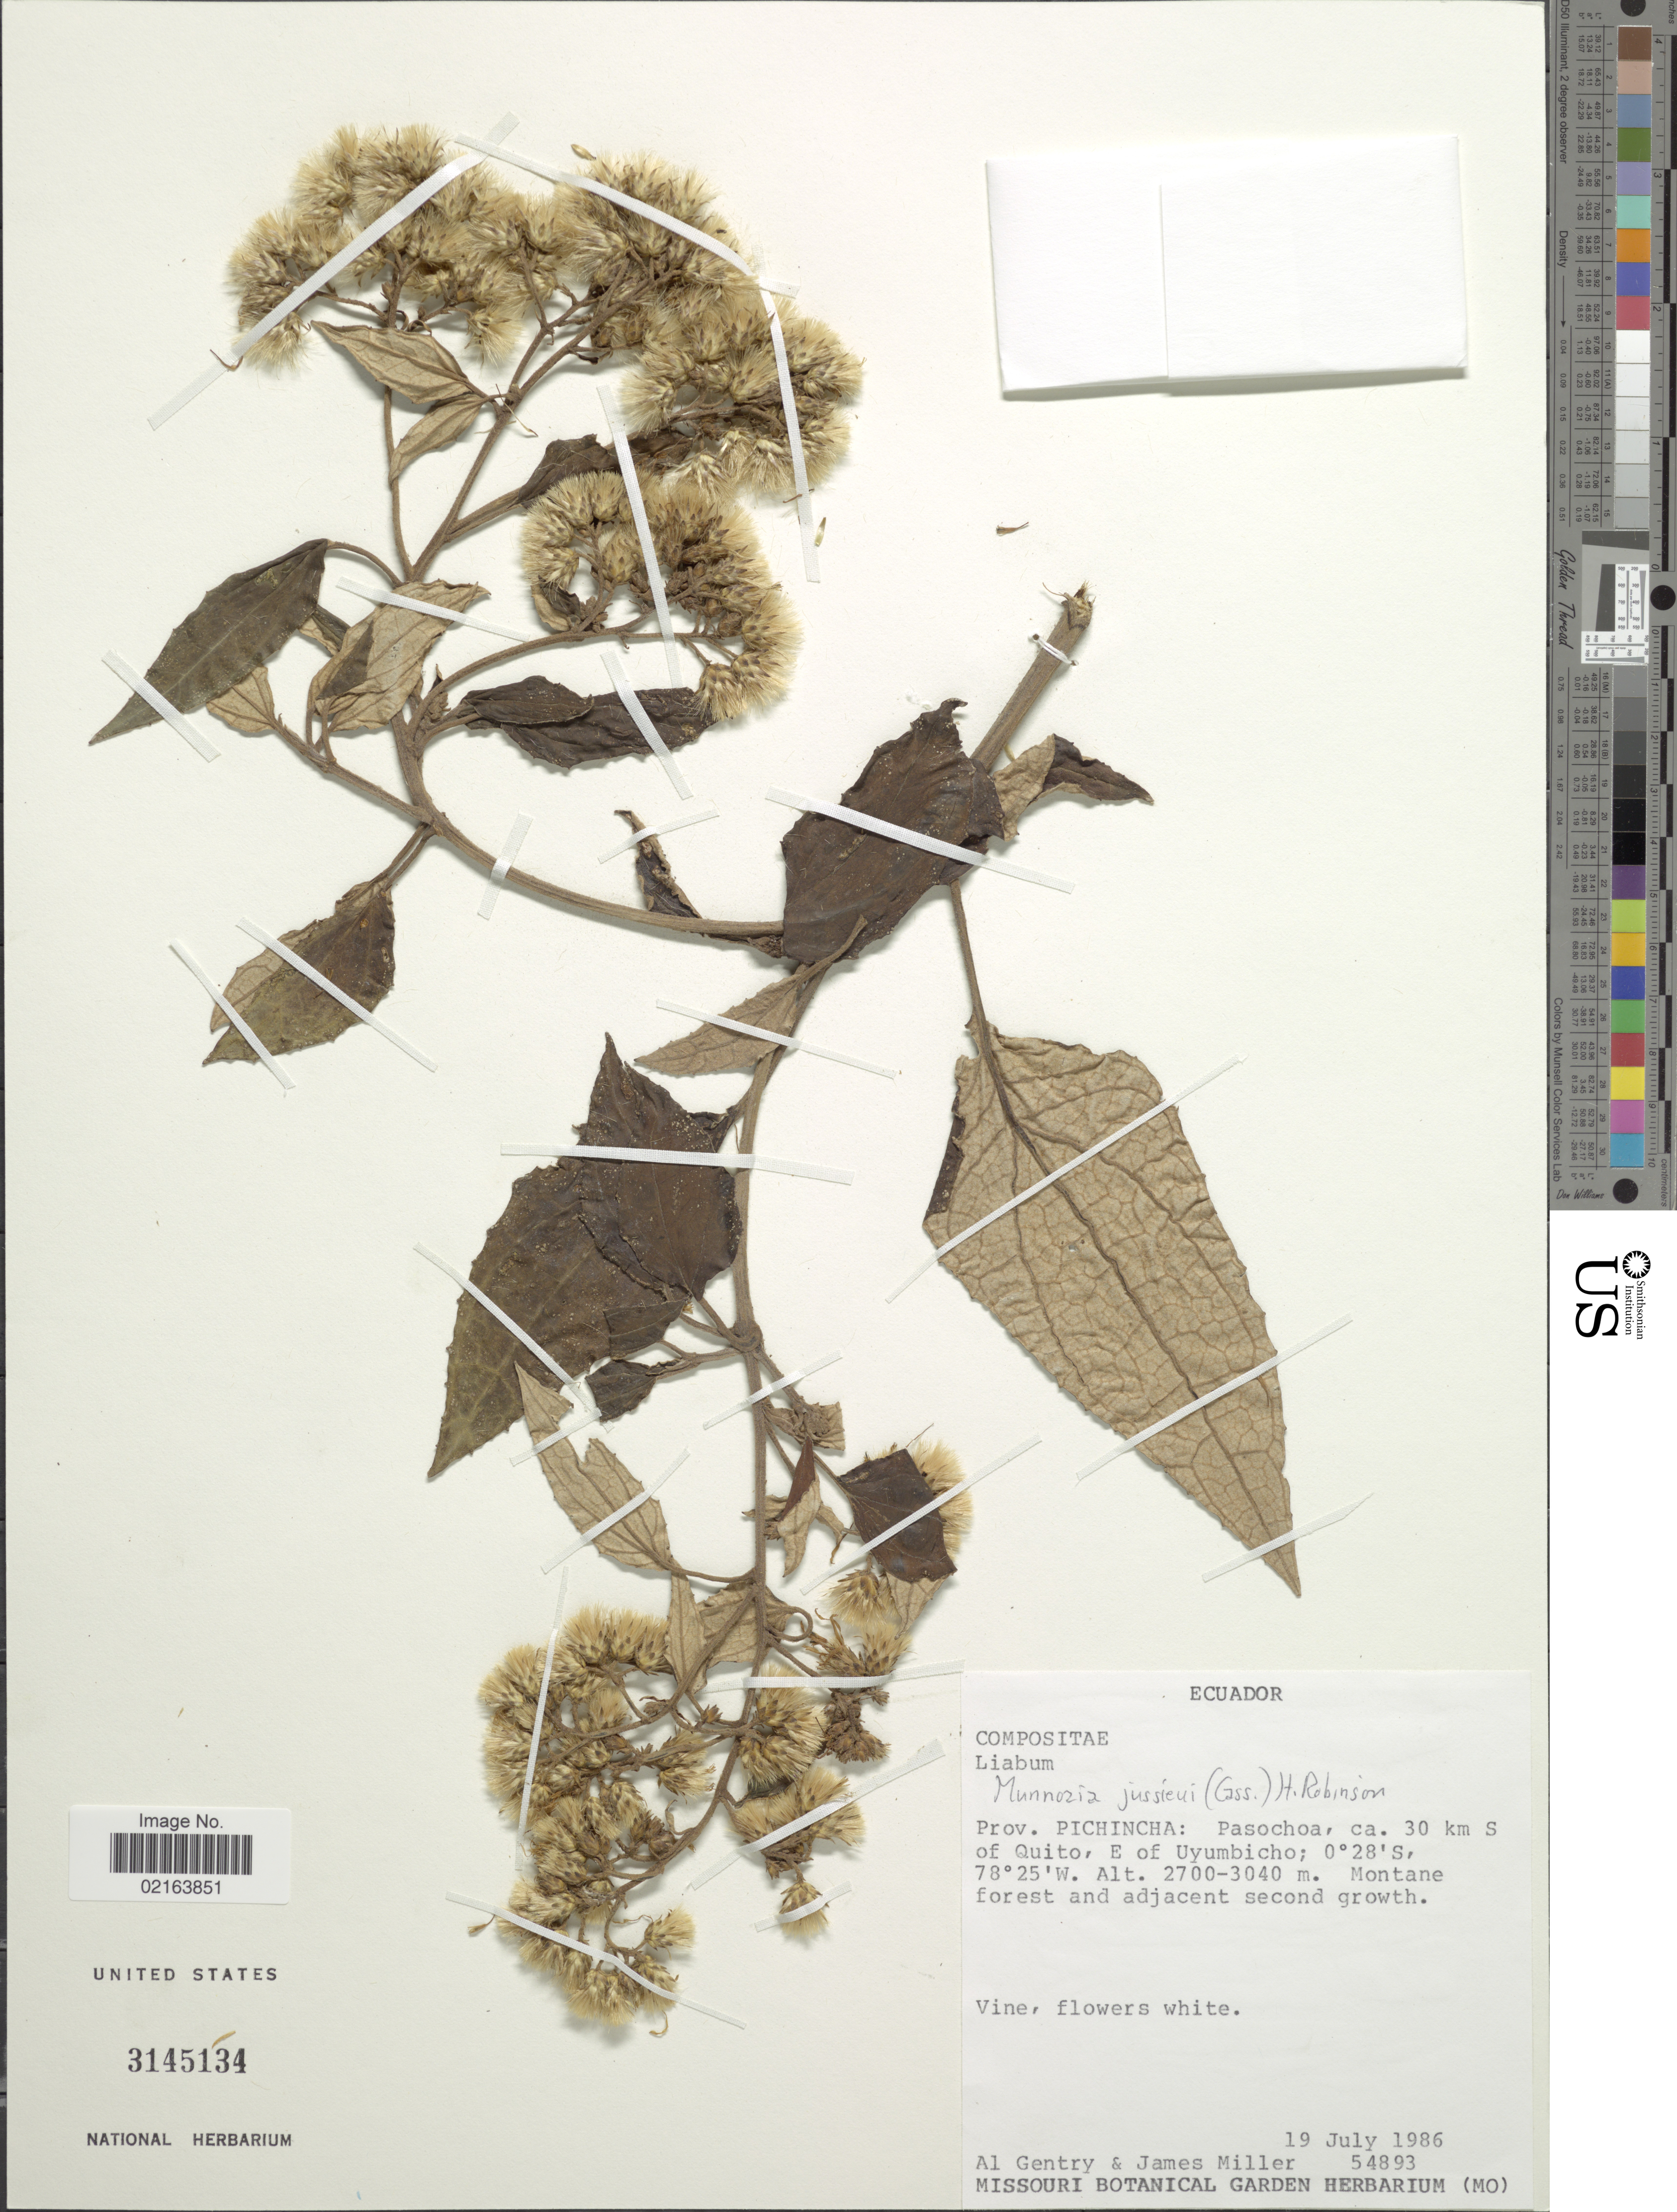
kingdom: Plantae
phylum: Tracheophyta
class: Magnoliopsida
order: Asterales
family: Asteraceae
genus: Munnozia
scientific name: Munnozia jussieui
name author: (Cass.) H. Rob. & Brettell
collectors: A. H. Gentry & J. S. Miller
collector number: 54893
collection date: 1986-07-19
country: Ecuador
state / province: Pichincha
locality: Prov. Pichincha: Pasochoa, 30 km S of Of Quito, E of Uymbicho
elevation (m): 2700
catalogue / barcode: US 3145134